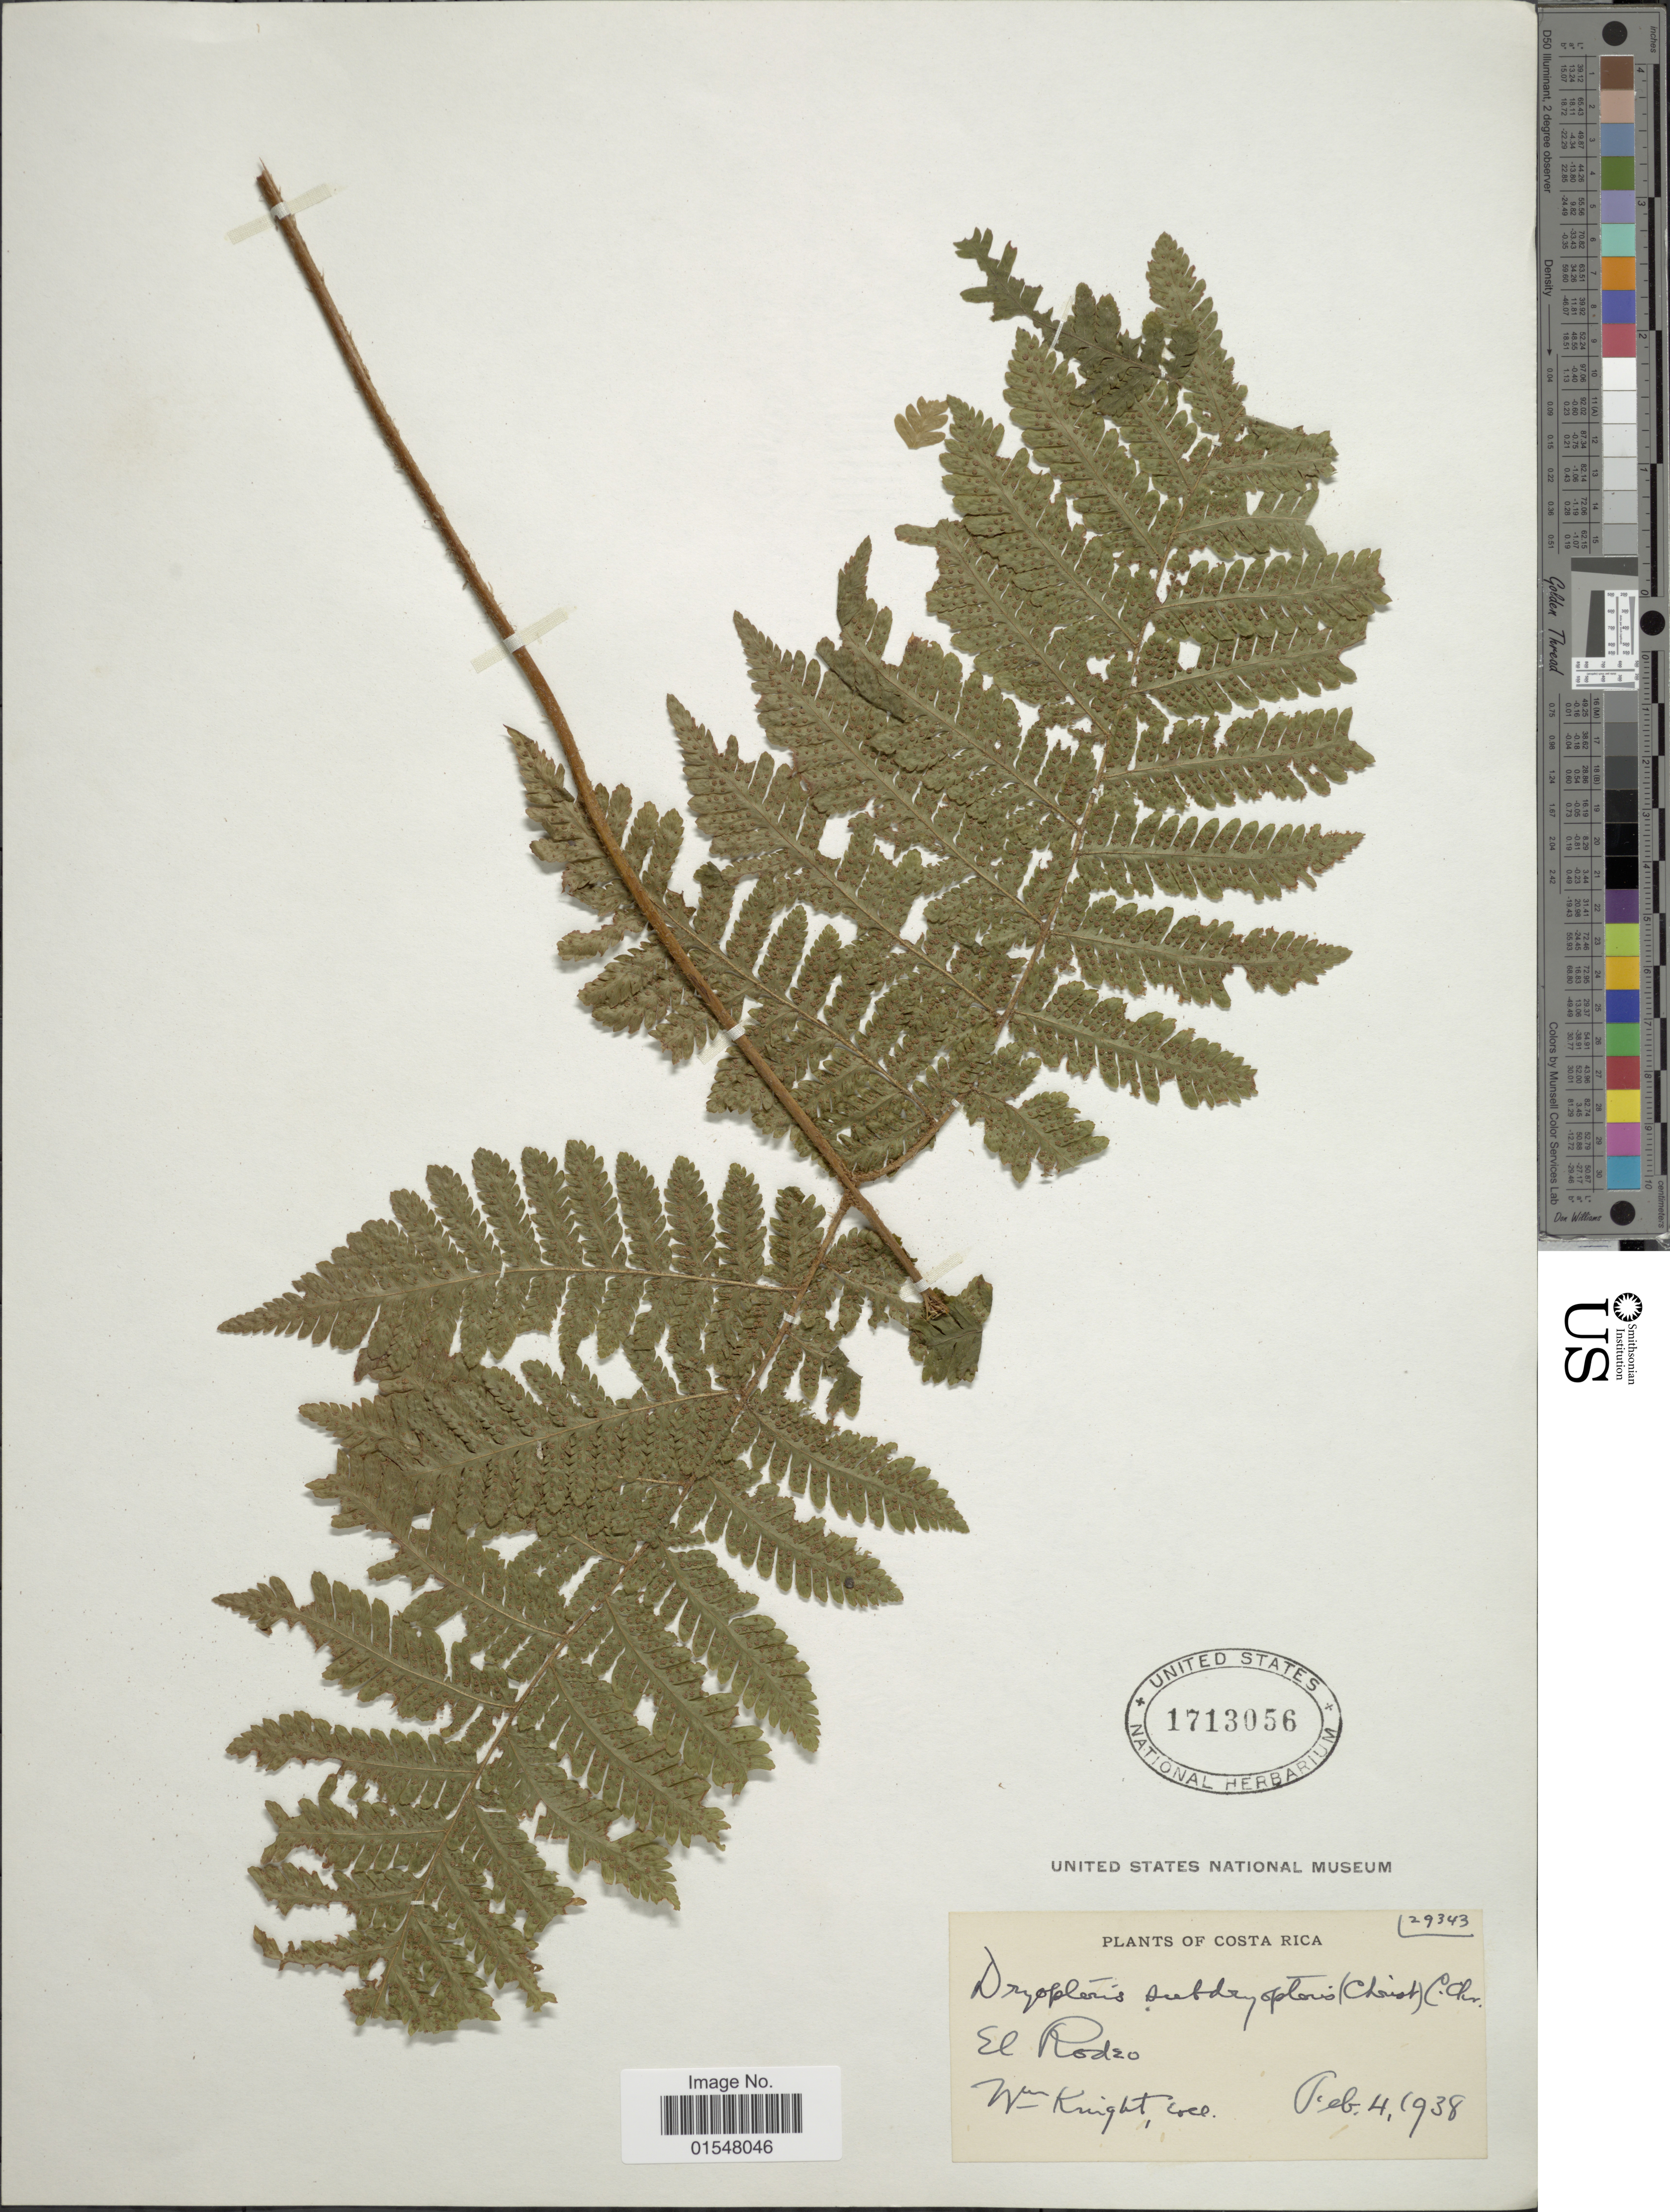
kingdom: Plantae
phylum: Tracheophyta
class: Polypodiopsida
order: Polypodiales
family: Dryopteridaceae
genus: Ctenitis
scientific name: Ctenitis subdryopteris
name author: (Christ) Lellinger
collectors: W. Knight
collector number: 29343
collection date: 1938-02-04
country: Costa Rica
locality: El Rodeo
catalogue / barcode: US 1713056